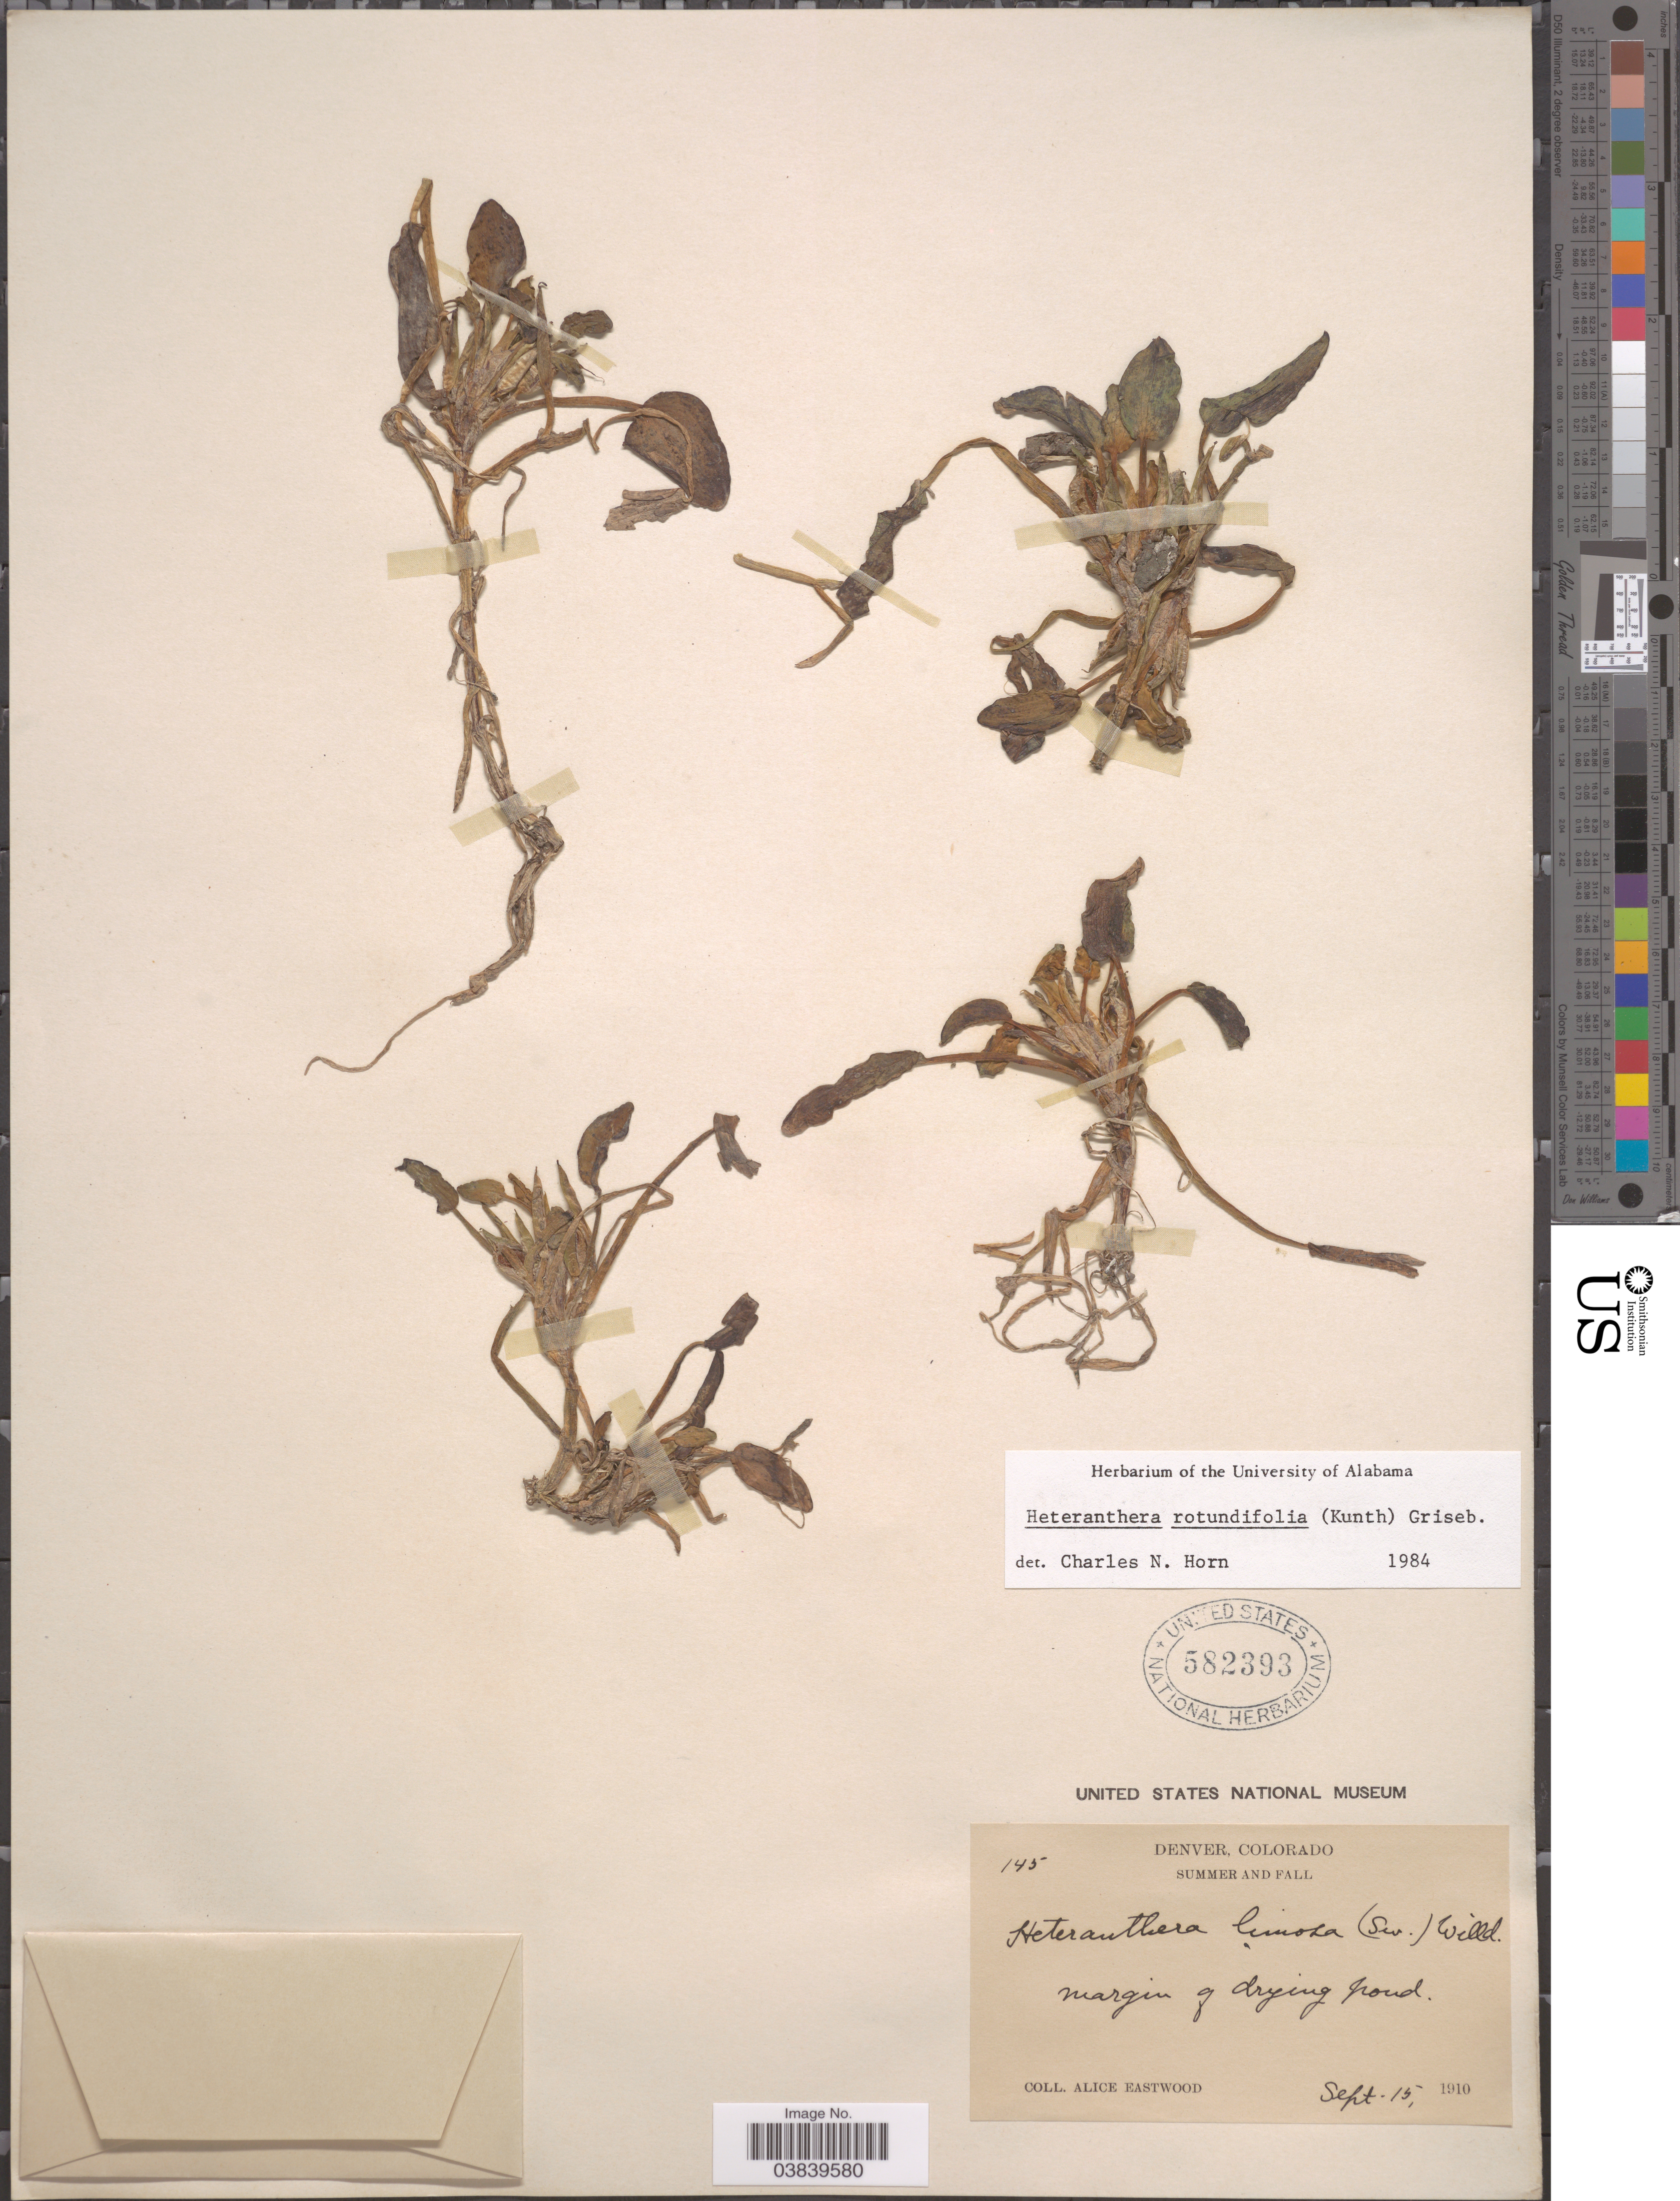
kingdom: Plantae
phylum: Tracheophyta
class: Liliopsida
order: Commelinales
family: Pontederiaceae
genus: Heteranthera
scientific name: Heteranthera rotundifolia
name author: (Kunth) Griseb.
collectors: A. Eastwood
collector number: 145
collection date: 1910-09-15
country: United States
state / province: Colorado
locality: Denver. Summer and Fall.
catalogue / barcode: US 582393